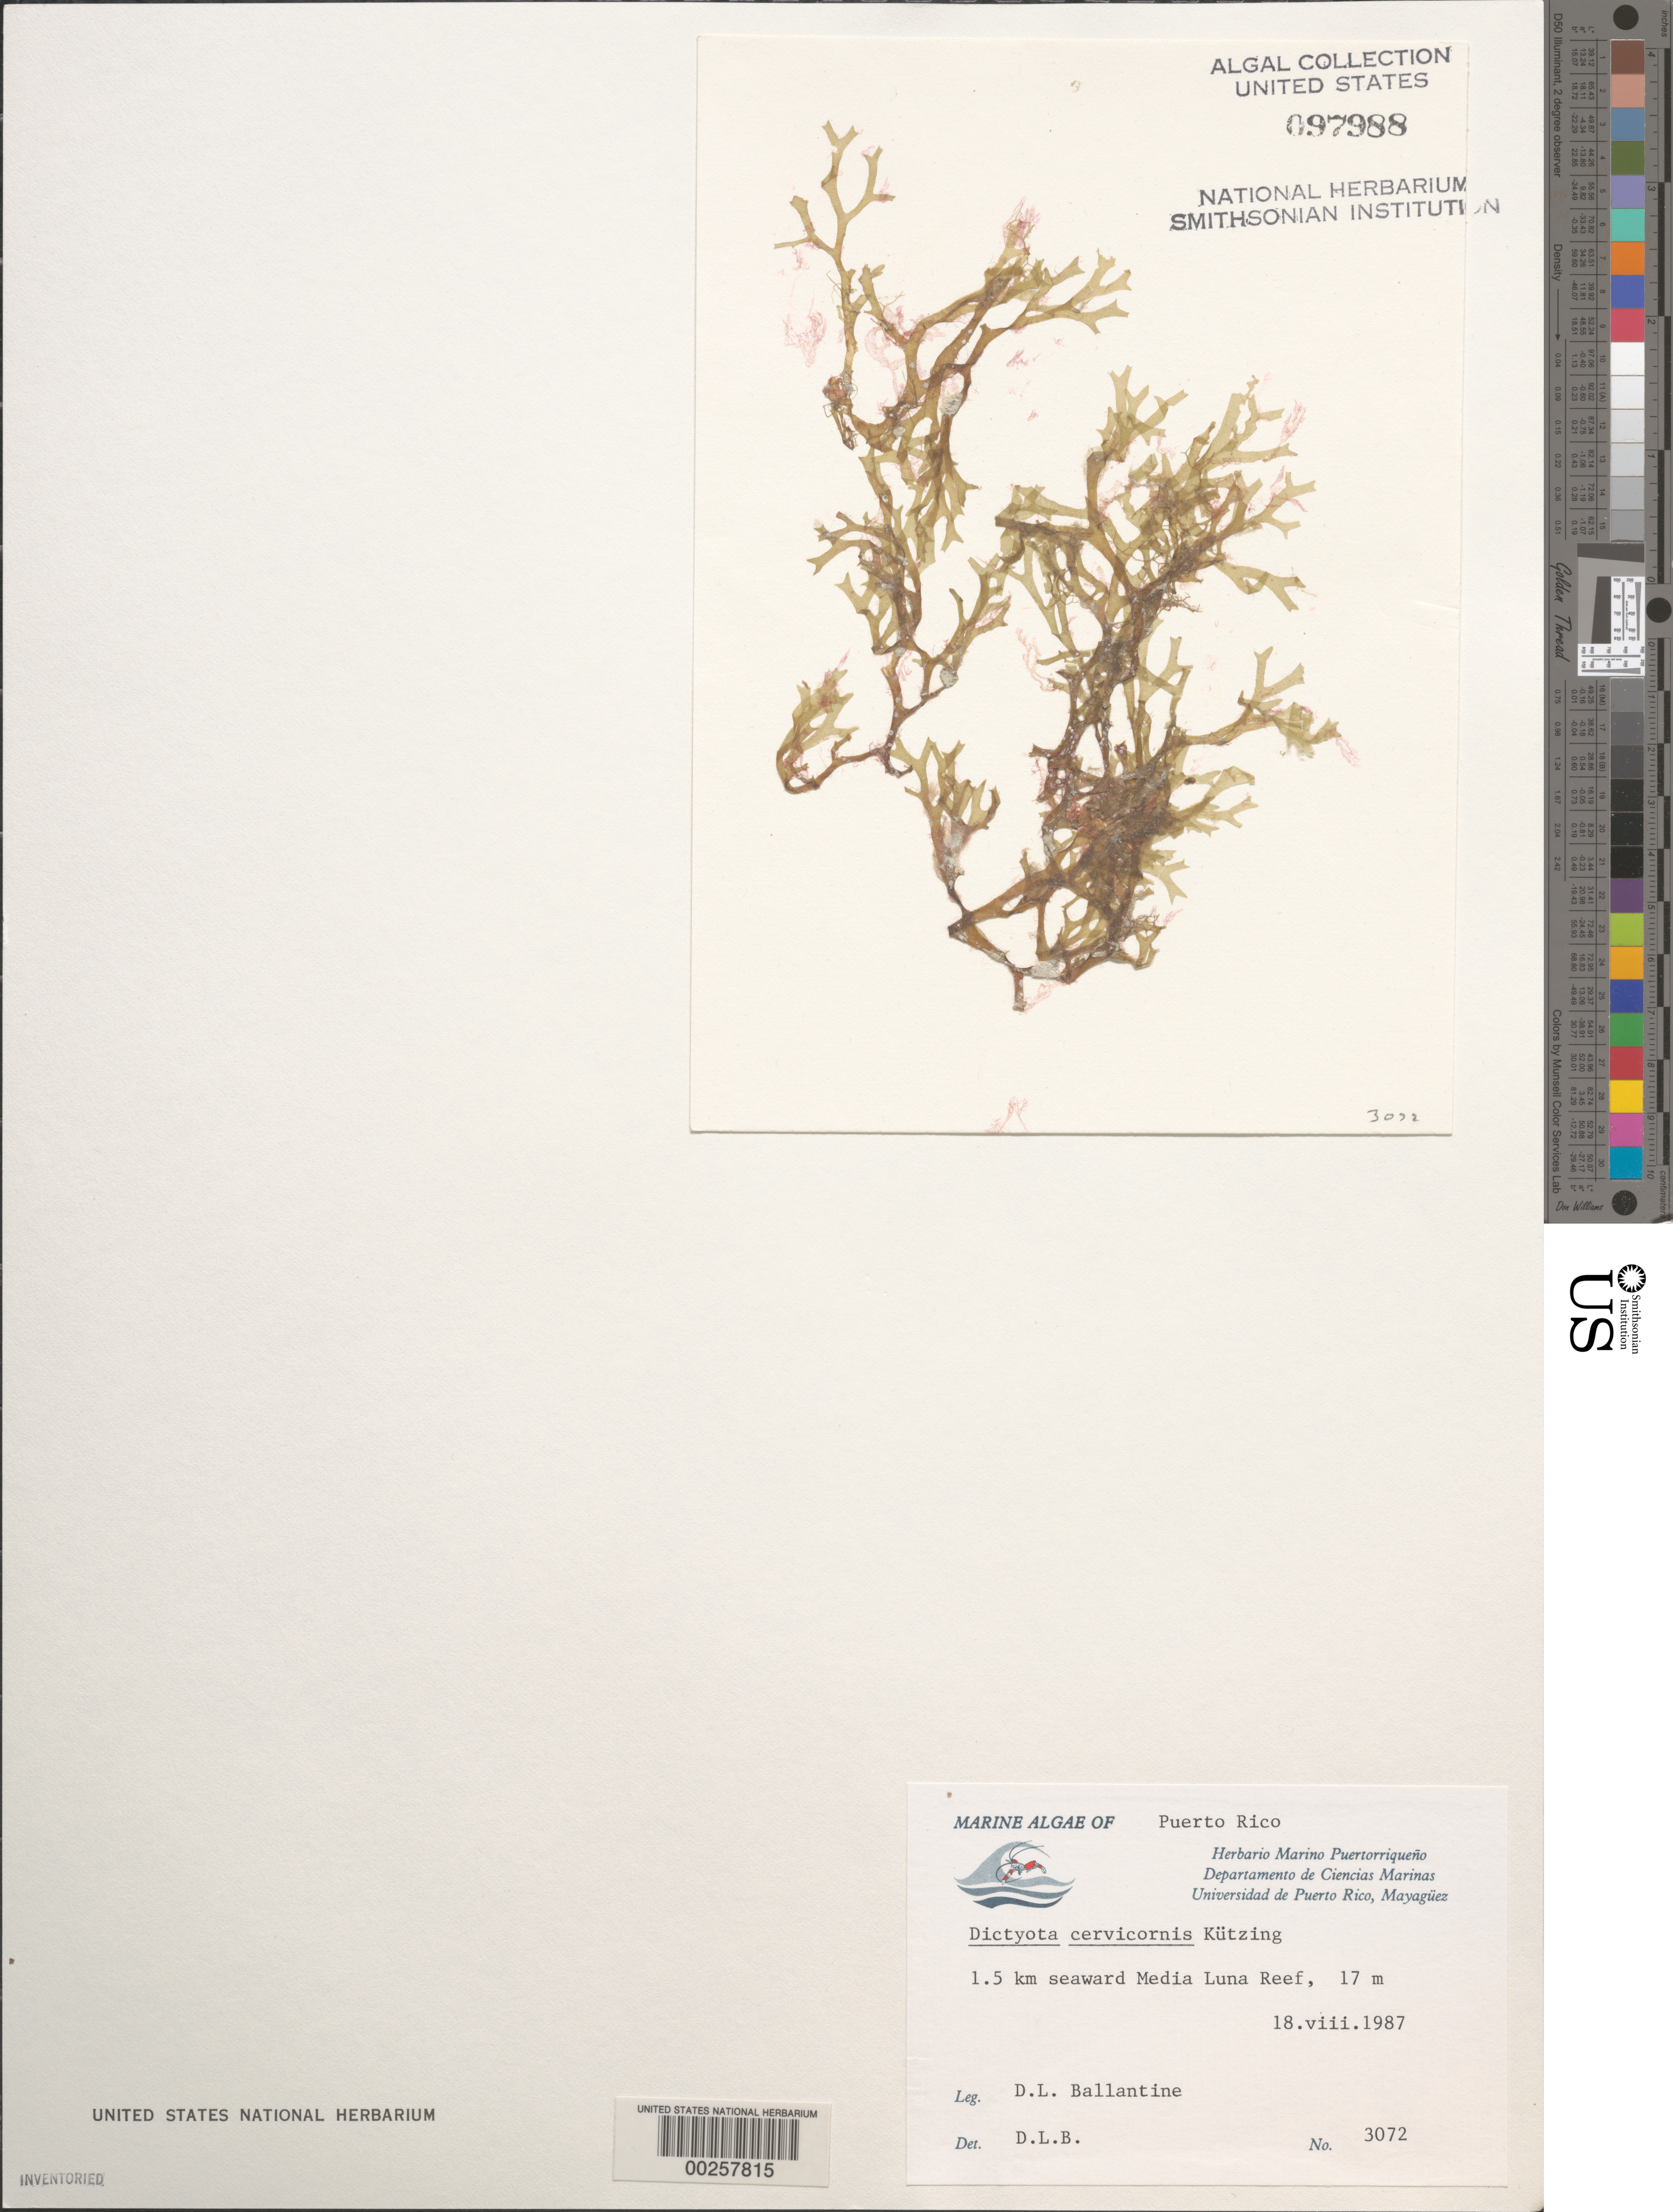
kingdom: Chromista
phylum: Ochrophyta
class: Phaeophyceae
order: Dictyotales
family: Dictyotaceae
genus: Dictyota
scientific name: Dictyota cervicornis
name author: Kütz.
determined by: Ballantine, D. L.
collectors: D.L. Ballantine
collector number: DLB 3072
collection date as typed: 18 Aug 1987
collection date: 1987-08-18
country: Puerto Rico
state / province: Lajas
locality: Media Luna Reef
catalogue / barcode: US 97988